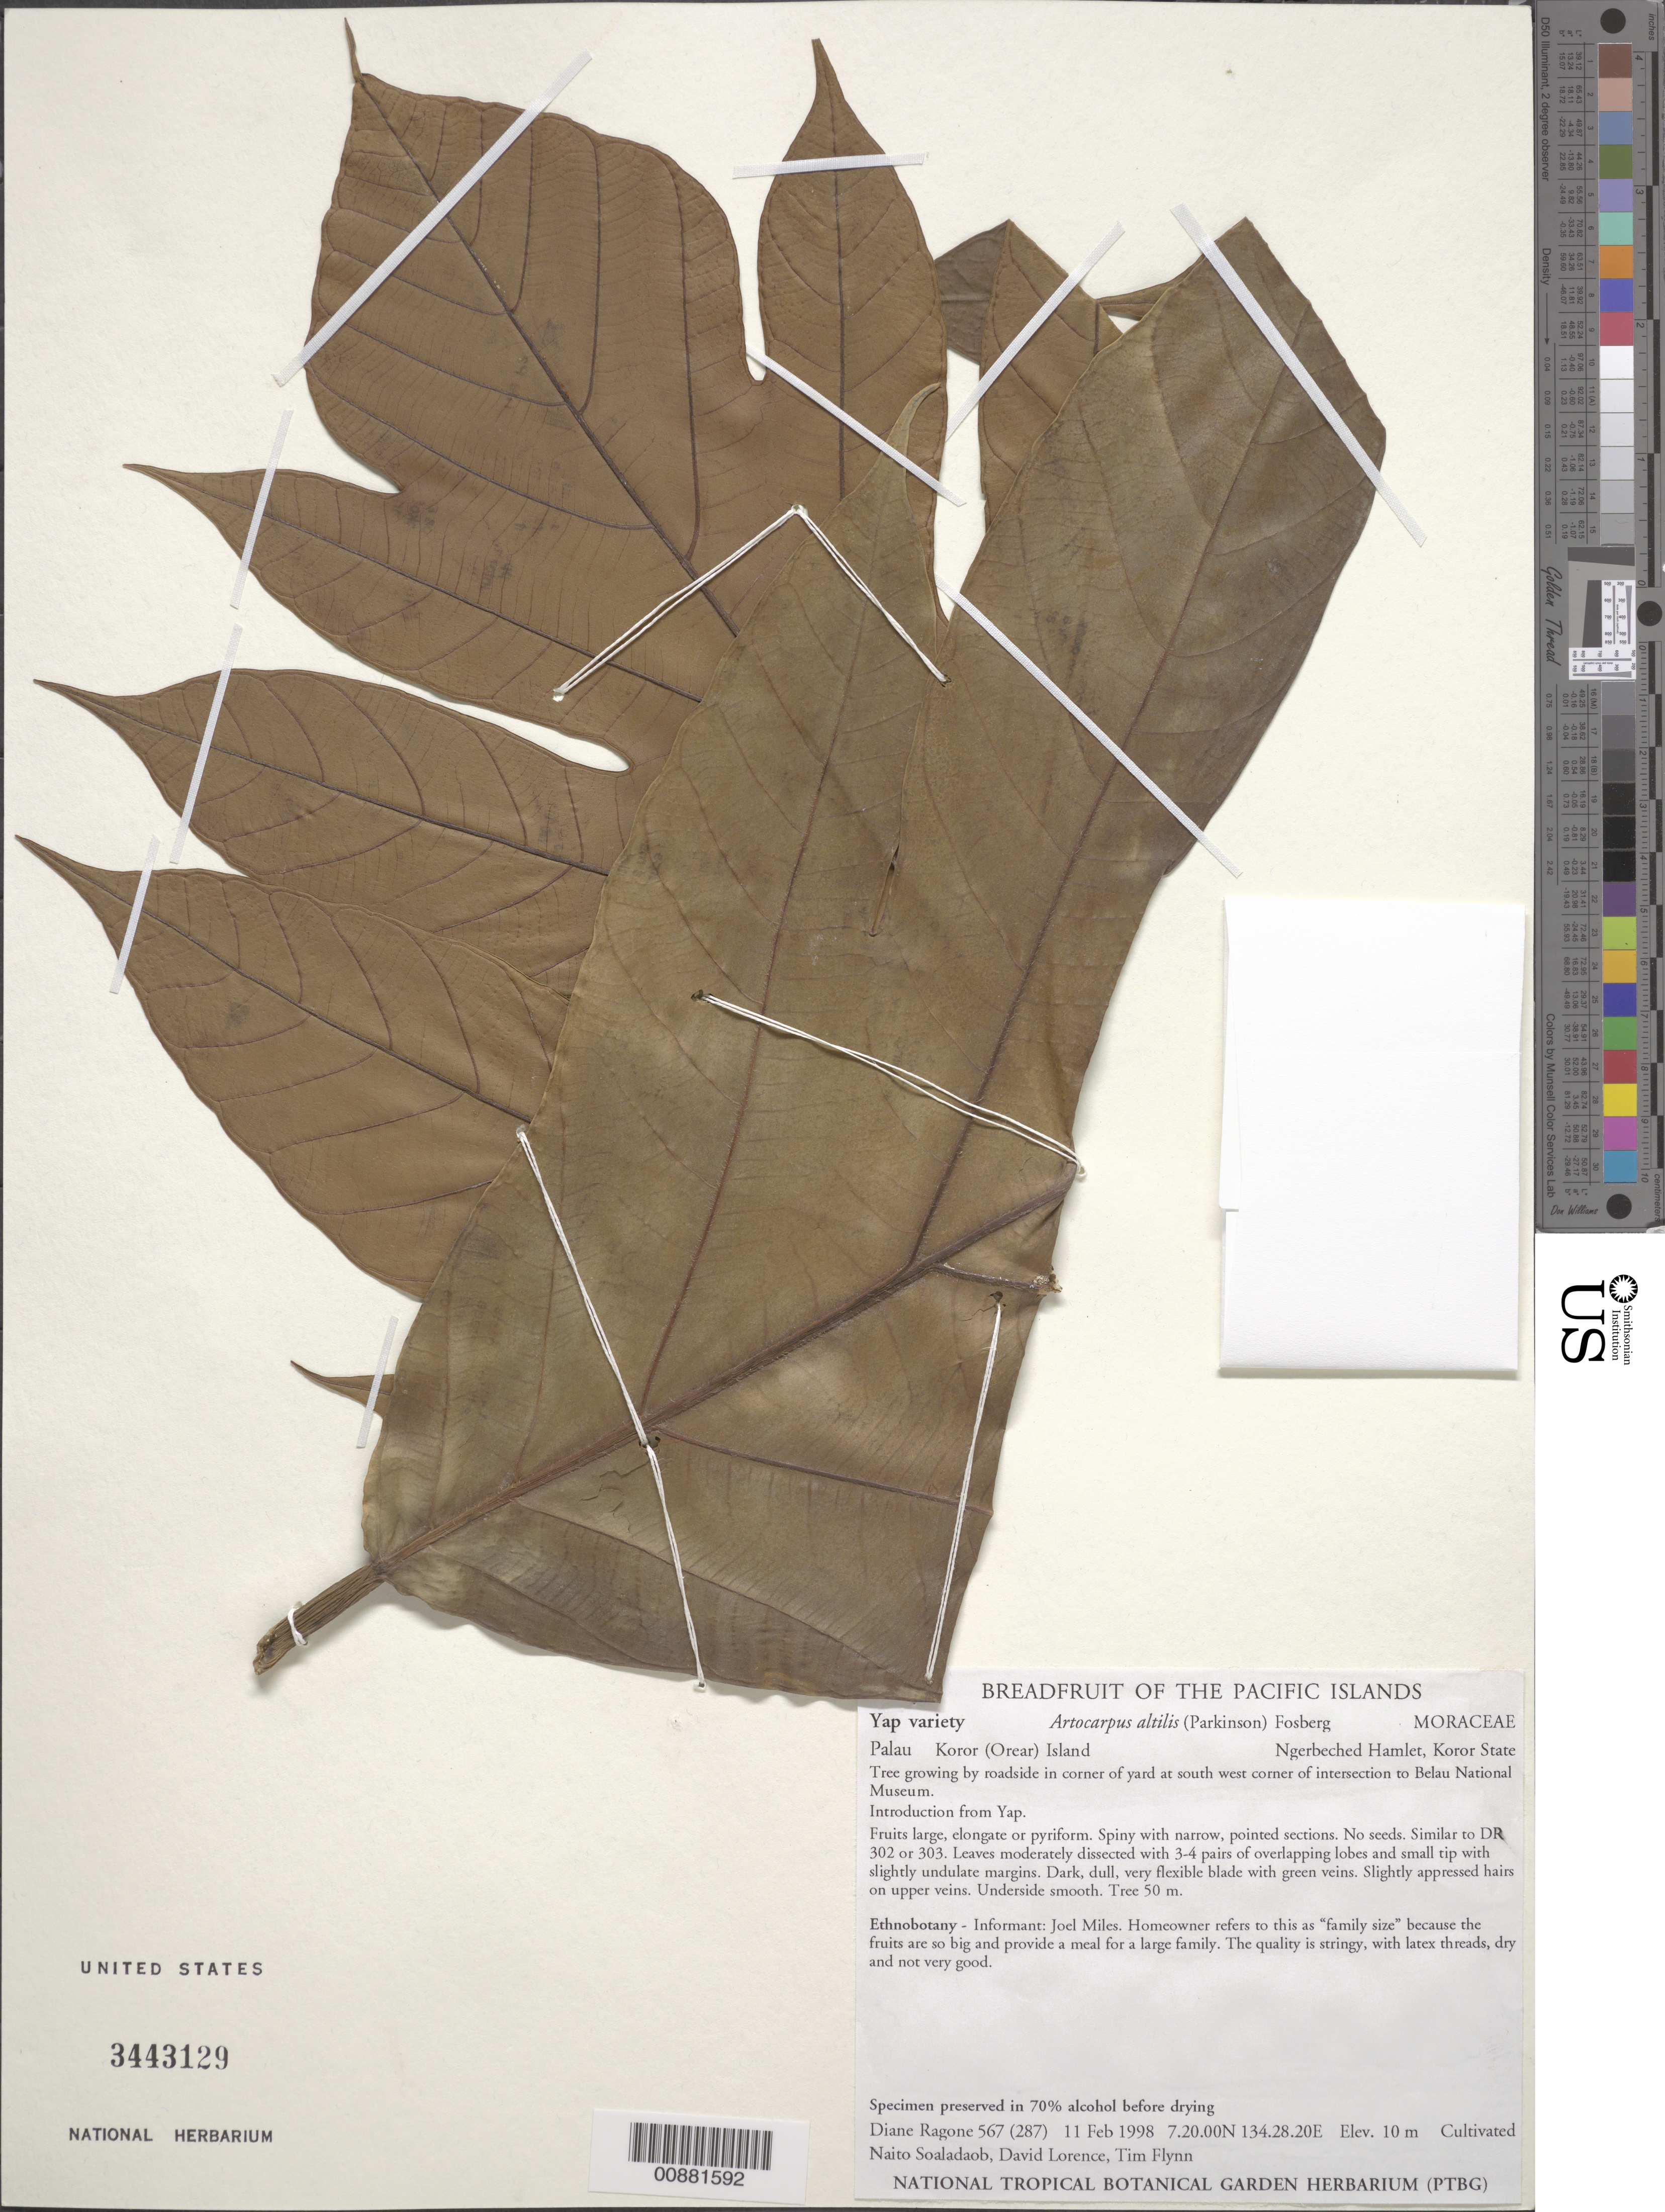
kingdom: Plantae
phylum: Tracheophyta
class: Magnoliopsida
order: Rosales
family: Moraceae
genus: Artocarpus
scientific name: Artocarpus altilis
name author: (Parkinson) Fosberg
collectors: D. Ragone, N. Saoladaob, D. Lorence & T. W. Flynn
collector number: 567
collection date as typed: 11 Feb 1998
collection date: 1998-02-11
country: Palau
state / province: Koror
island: Oreor (Koror)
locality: Ngerbeched Hamlet, Koror State. Introduction from Yap.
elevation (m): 10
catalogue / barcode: US 3443129